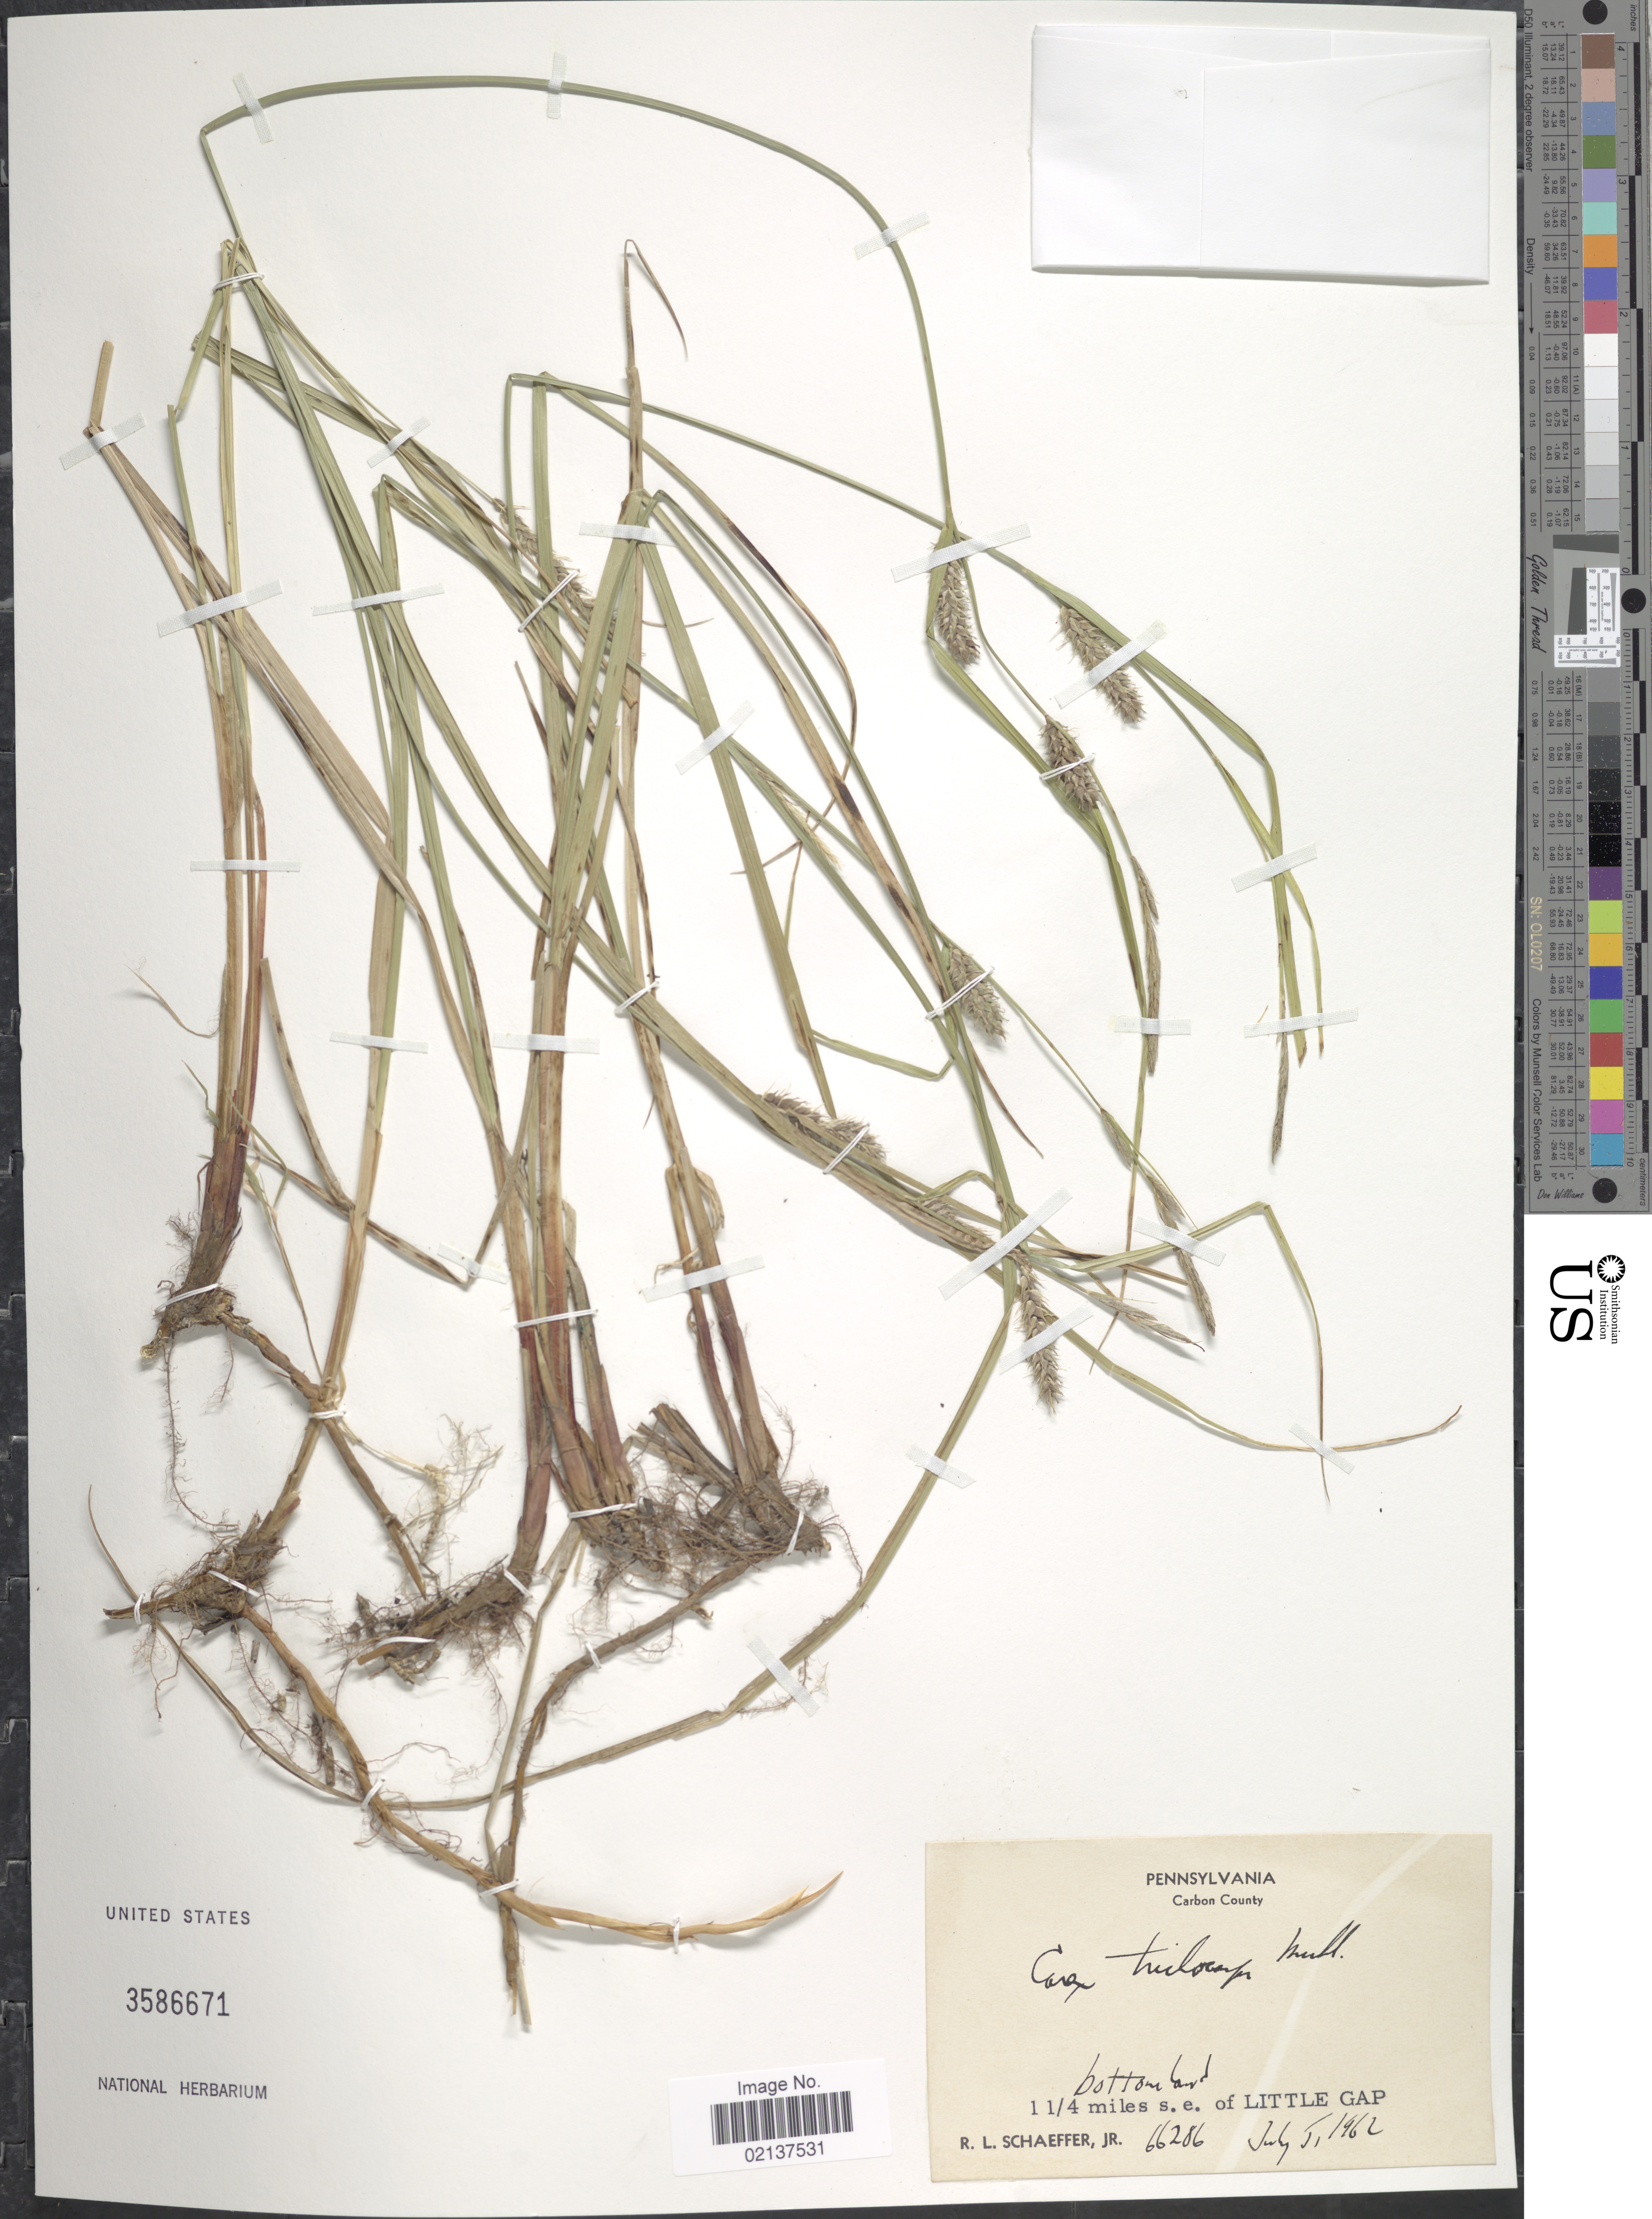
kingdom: Plantae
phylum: Tracheophyta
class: Liliopsida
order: Poales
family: Cyperaceae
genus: Carex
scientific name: Carex trichocarpa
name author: Muhl. ex Willd.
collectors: R. L. Schaeffer Jr.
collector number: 66286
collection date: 1962-07-05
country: United States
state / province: Pennsylvania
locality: Carbon County, 1 1/4 miles s.e. of Little Gap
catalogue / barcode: US 3586671